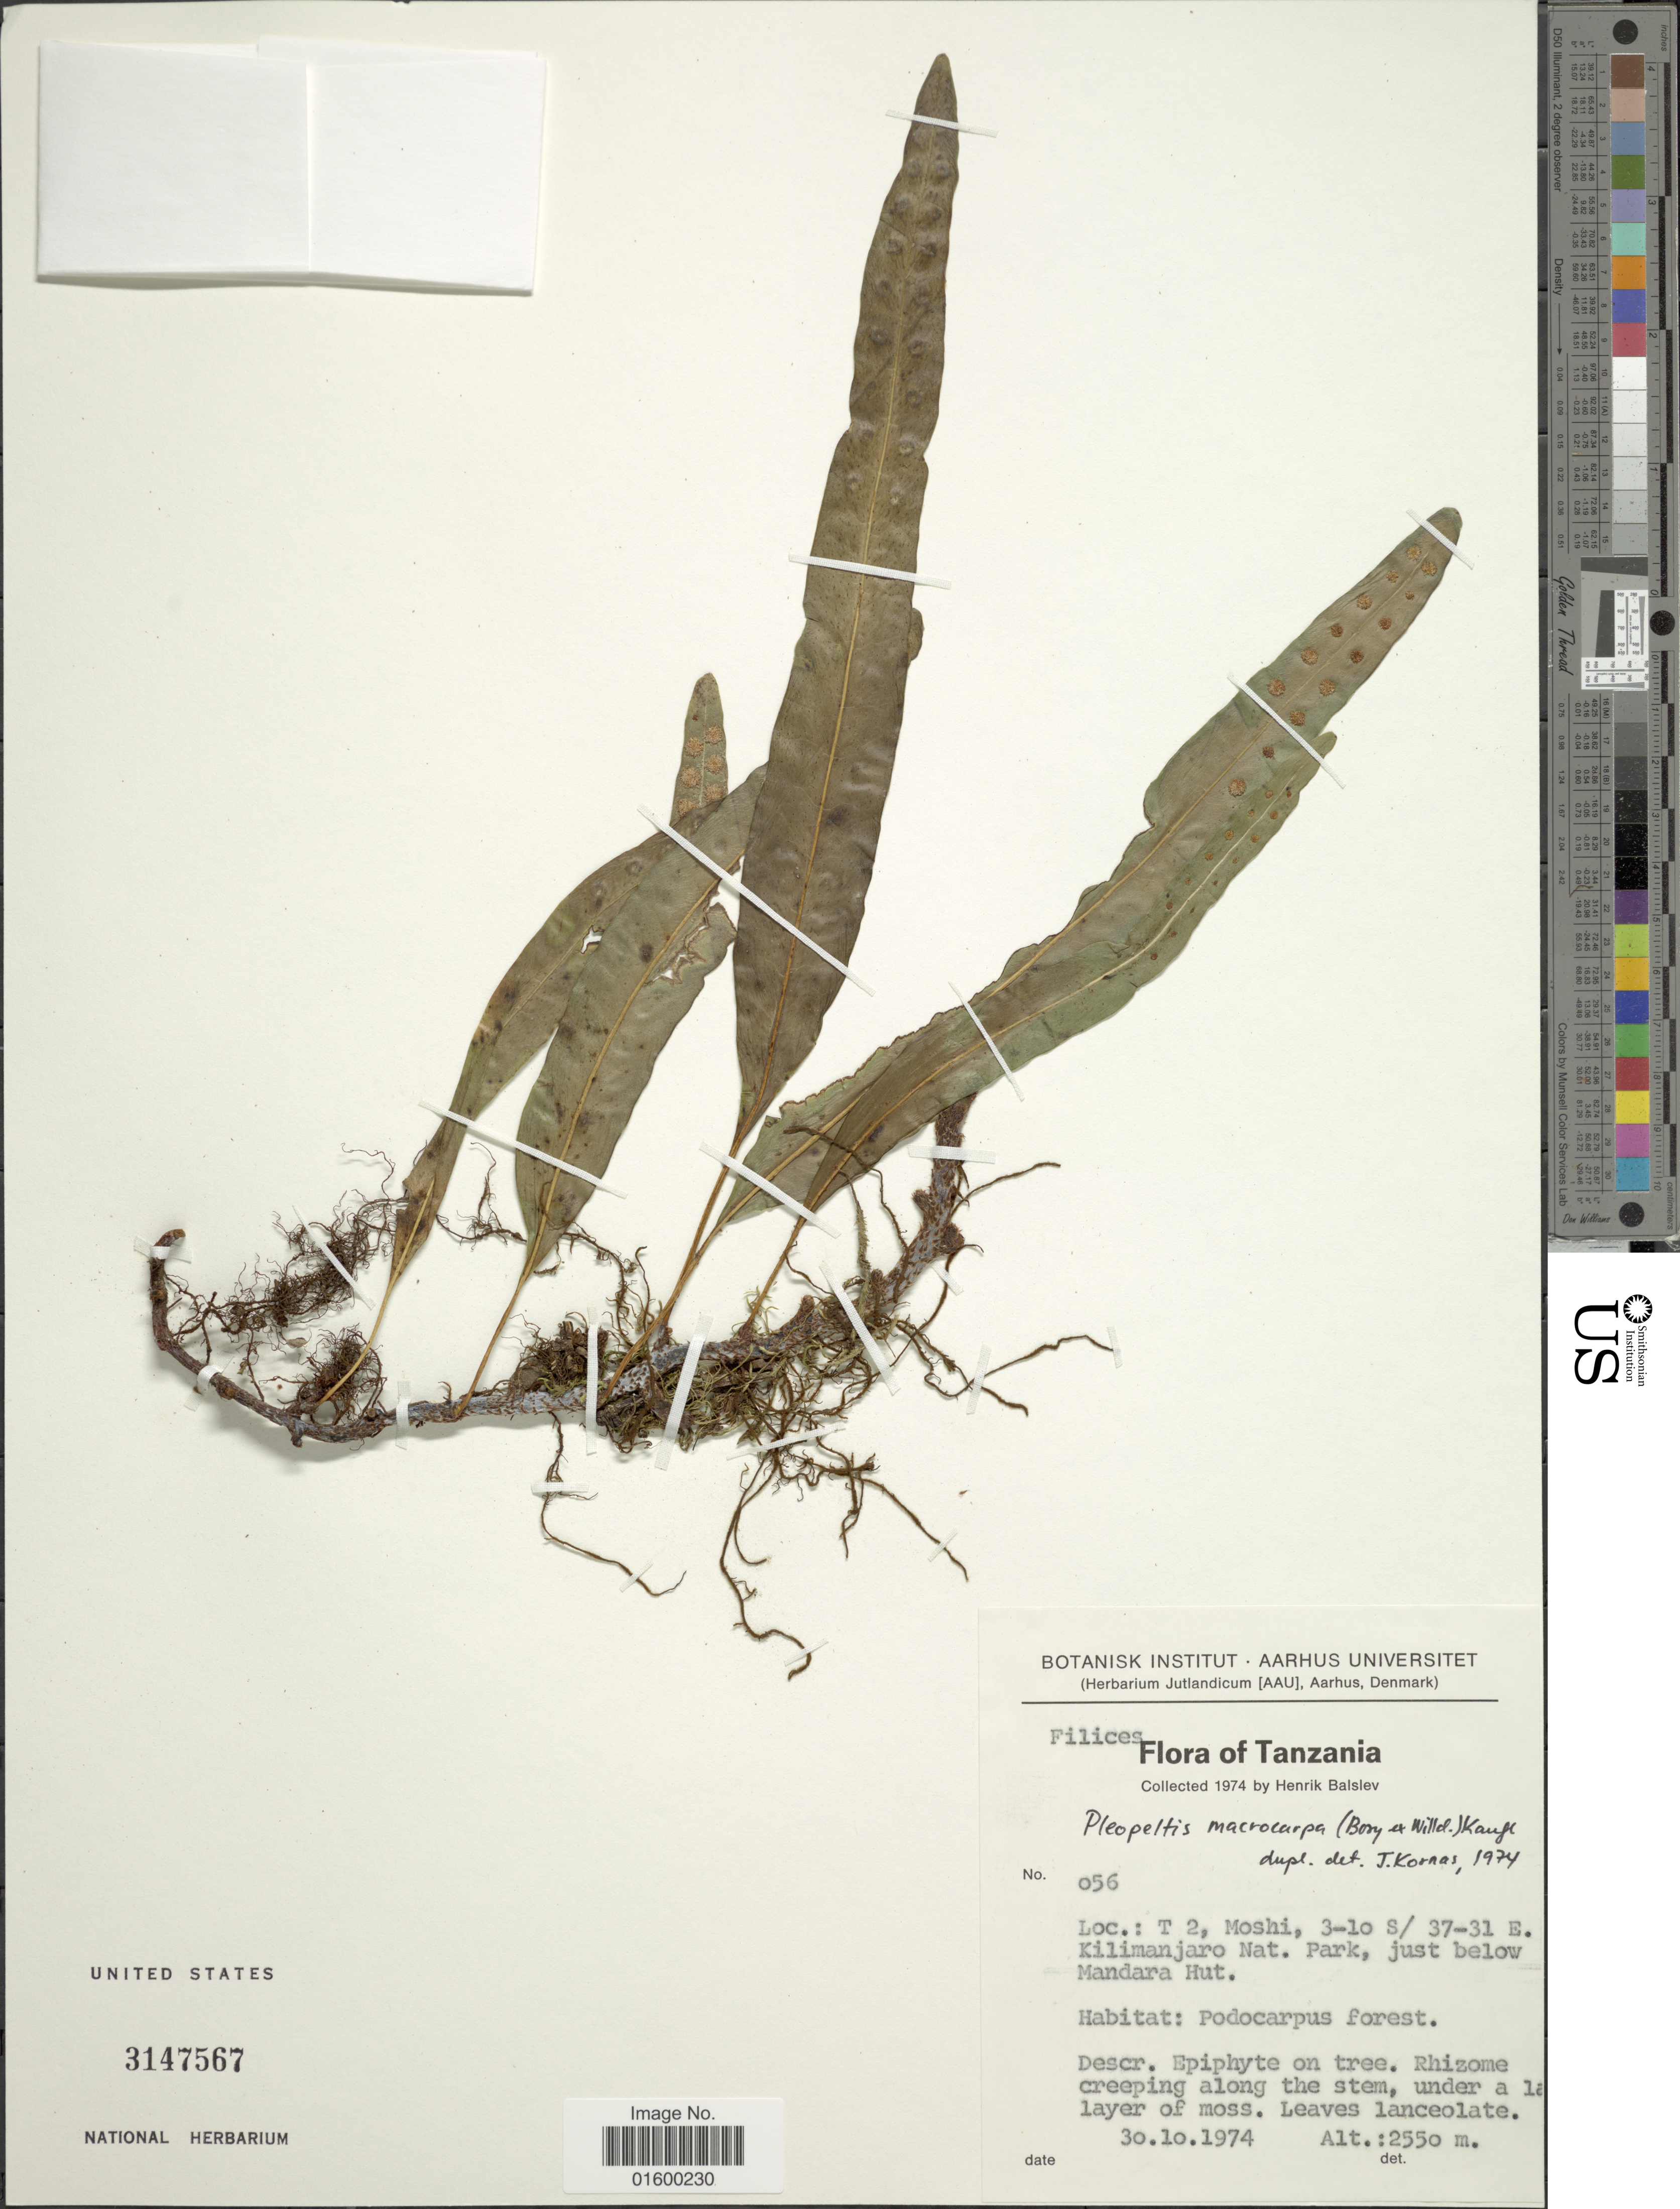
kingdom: Plantae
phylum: Tracheophyta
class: Polypodiopsida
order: Polypodiales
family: Polypodiaceae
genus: Pleopeltis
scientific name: Pleopeltis macrocarpa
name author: (Bory ex Willd.) Kaulf.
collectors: H. Balslev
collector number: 056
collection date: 1974-10-30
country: Tanzania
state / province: Kilimanjaro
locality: T2, Moshi, 3-10 S/37-31 E Kilimanjaro Nat. Park, just below Mandara Hut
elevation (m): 2550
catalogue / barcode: US 3147576